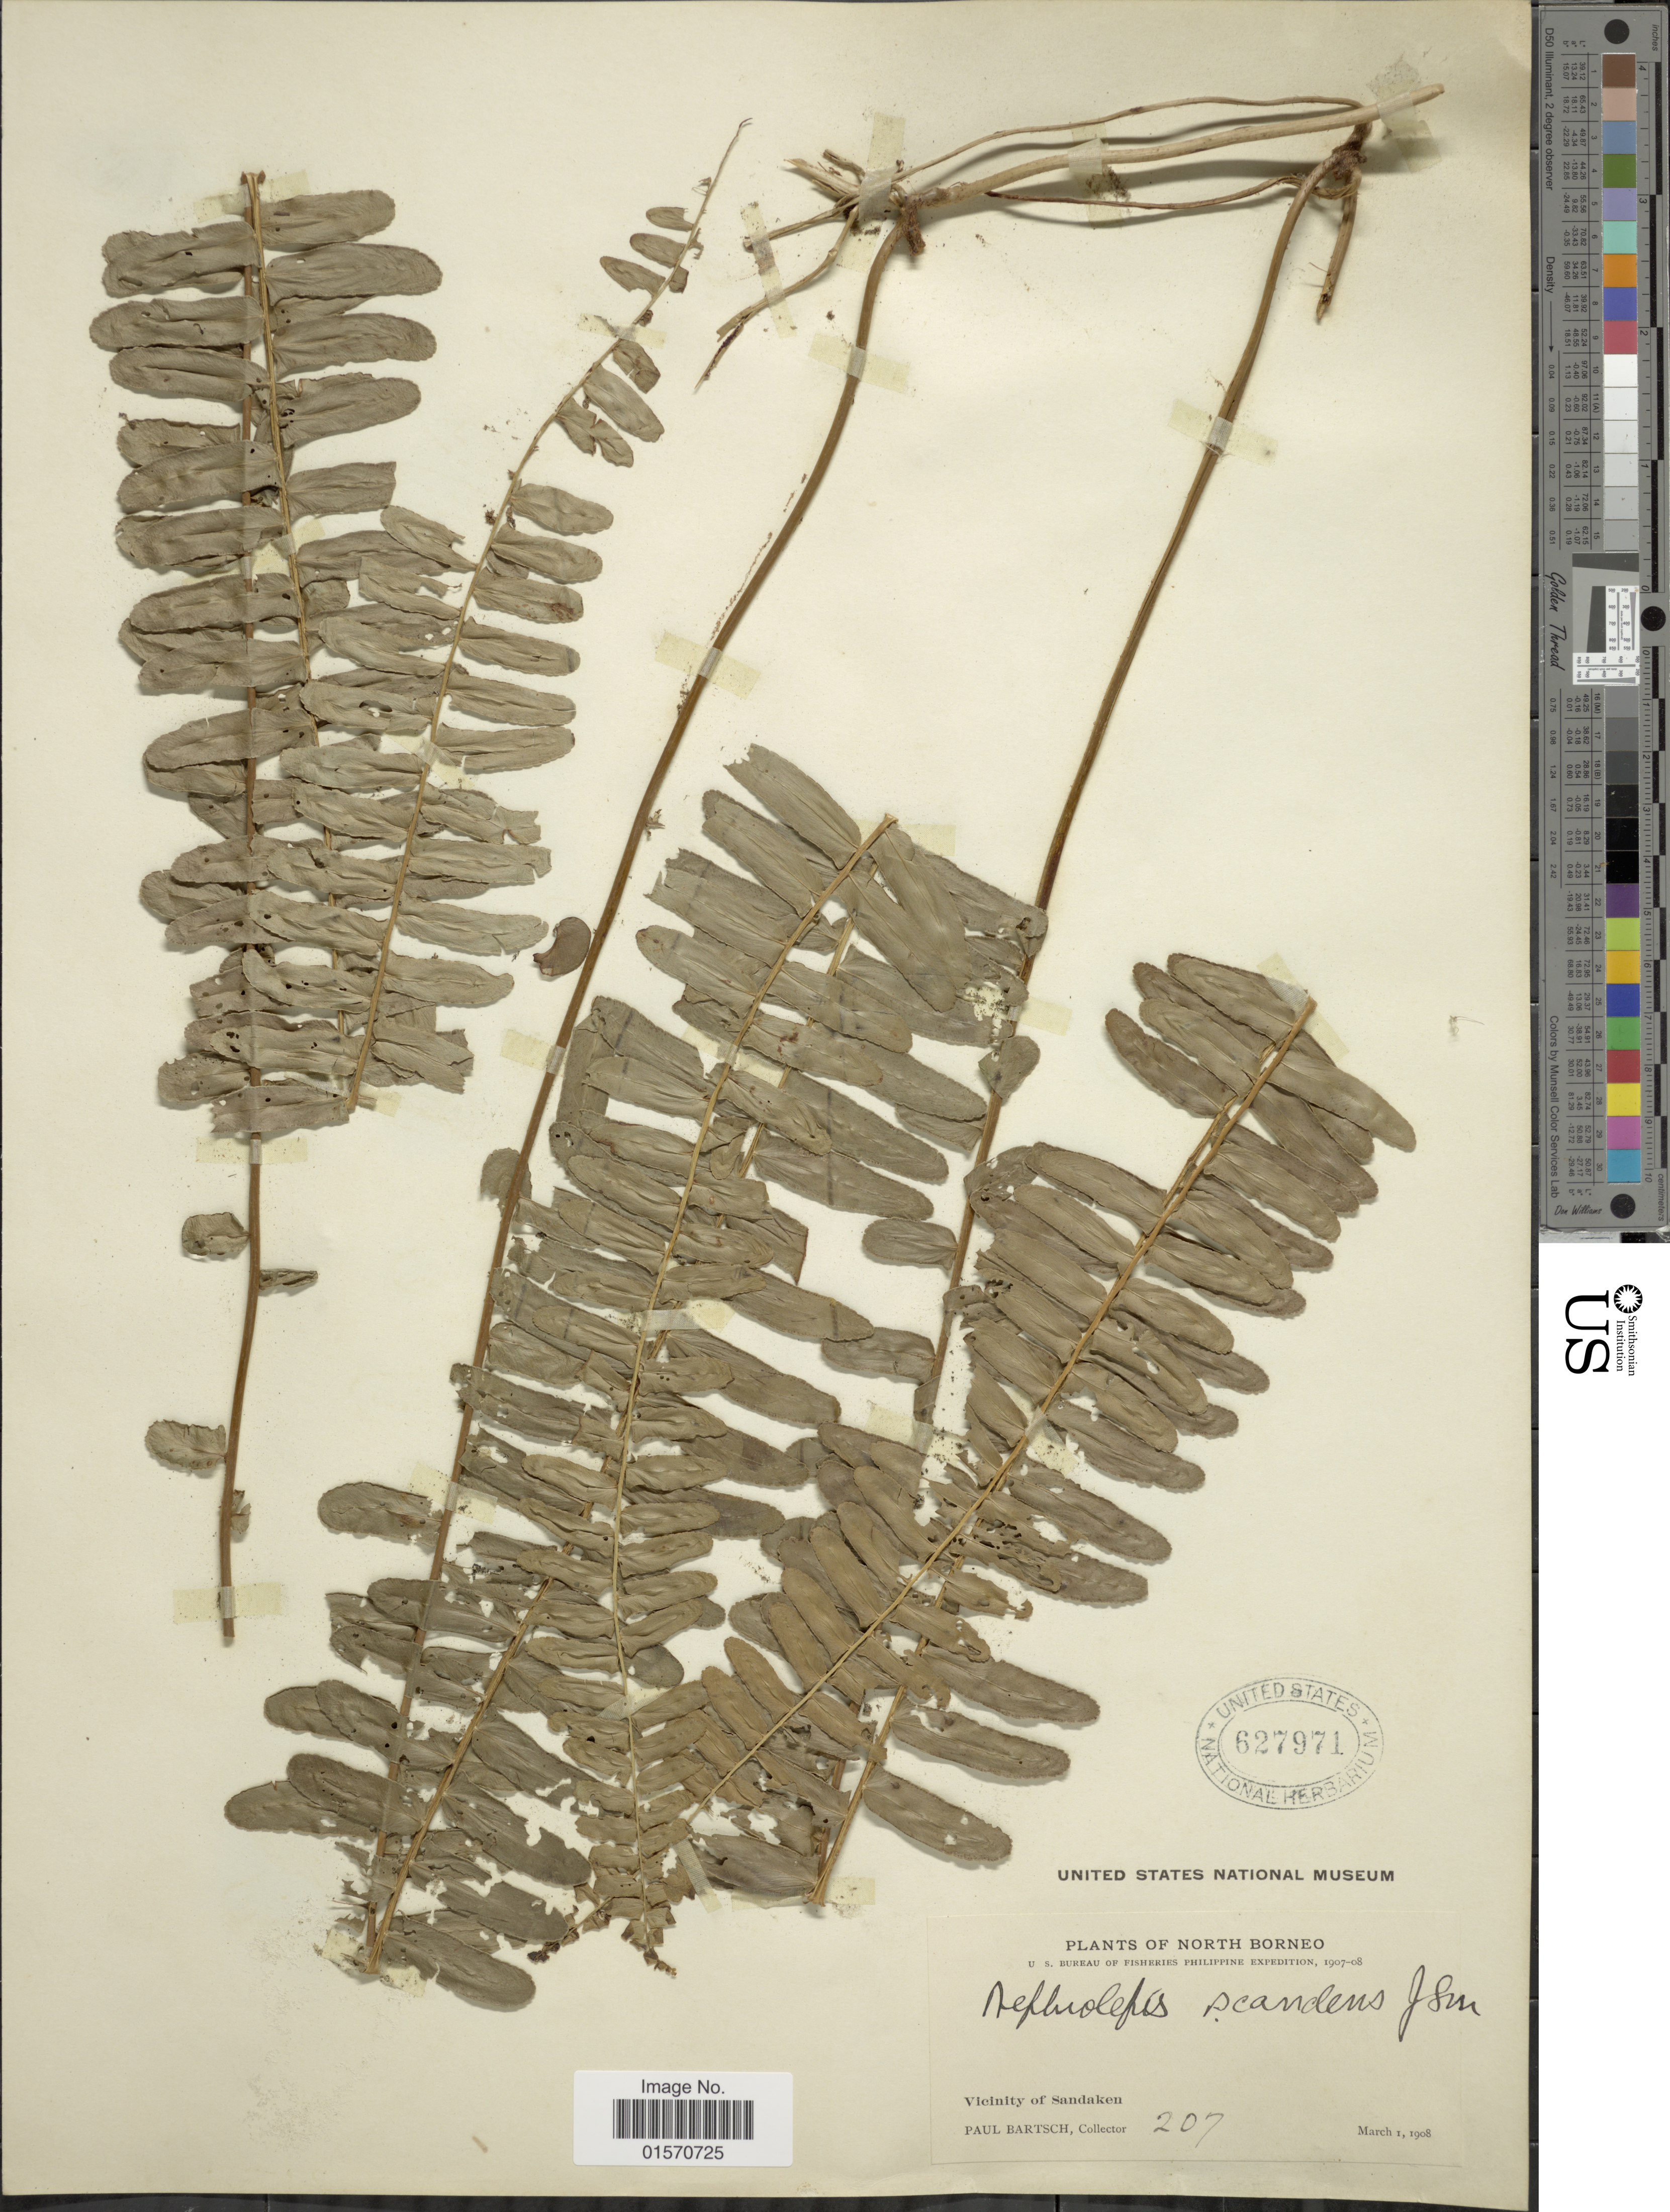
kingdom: Plantae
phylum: Tracheophyta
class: Polypodiopsida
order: Polypodiales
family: Nephrolepidaceae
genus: Nephrolepis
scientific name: Nephrolepis radicans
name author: (Burm.) Kuhn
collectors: P. Bartsch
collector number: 207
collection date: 1908-03-01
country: Malaysia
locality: North Borneo. Vicinity of Sandaken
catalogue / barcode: US 627971